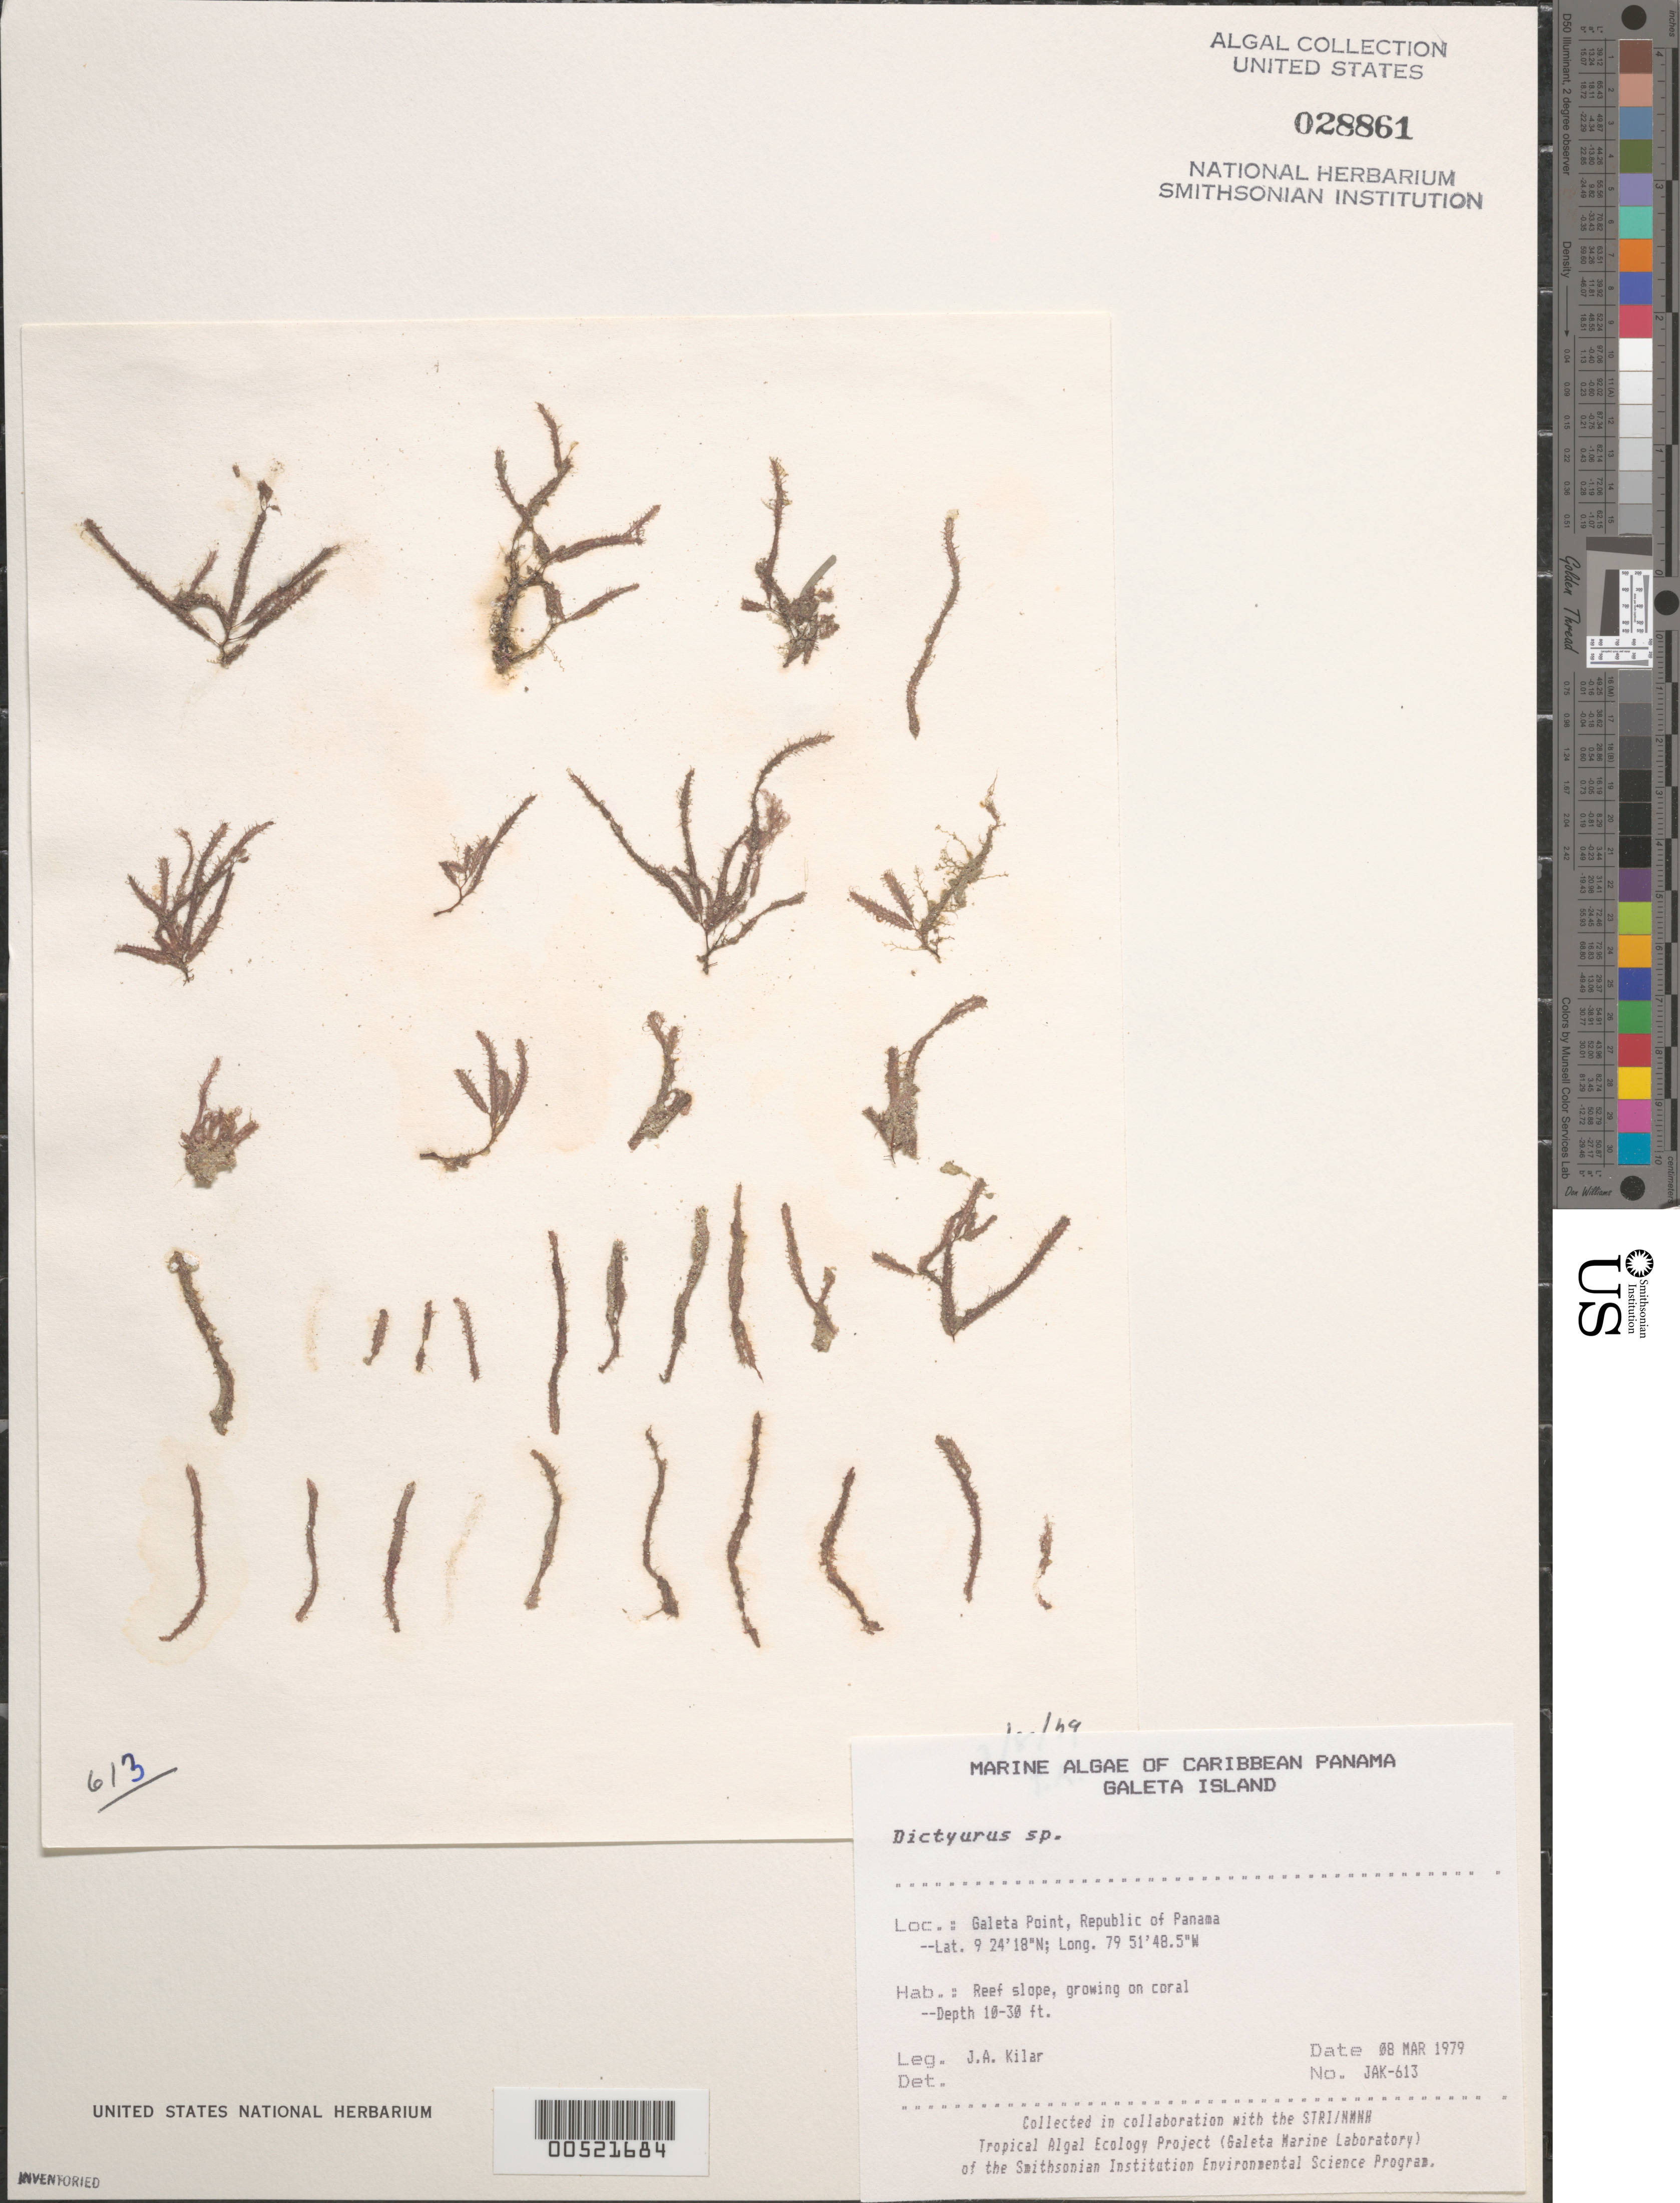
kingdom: Plantae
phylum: Rhodophyta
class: Florideophyceae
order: Ceramiales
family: Dasyaceae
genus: Dictyurus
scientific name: Dictyurus sp.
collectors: J. A. Kilar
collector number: JAK-613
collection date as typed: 08 Mar 1979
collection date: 1979-03-08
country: Panama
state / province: Colón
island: Galeta Island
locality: Galeta Point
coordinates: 9 24' 18" N, 79 51' 48.5" W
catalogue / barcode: US 28861